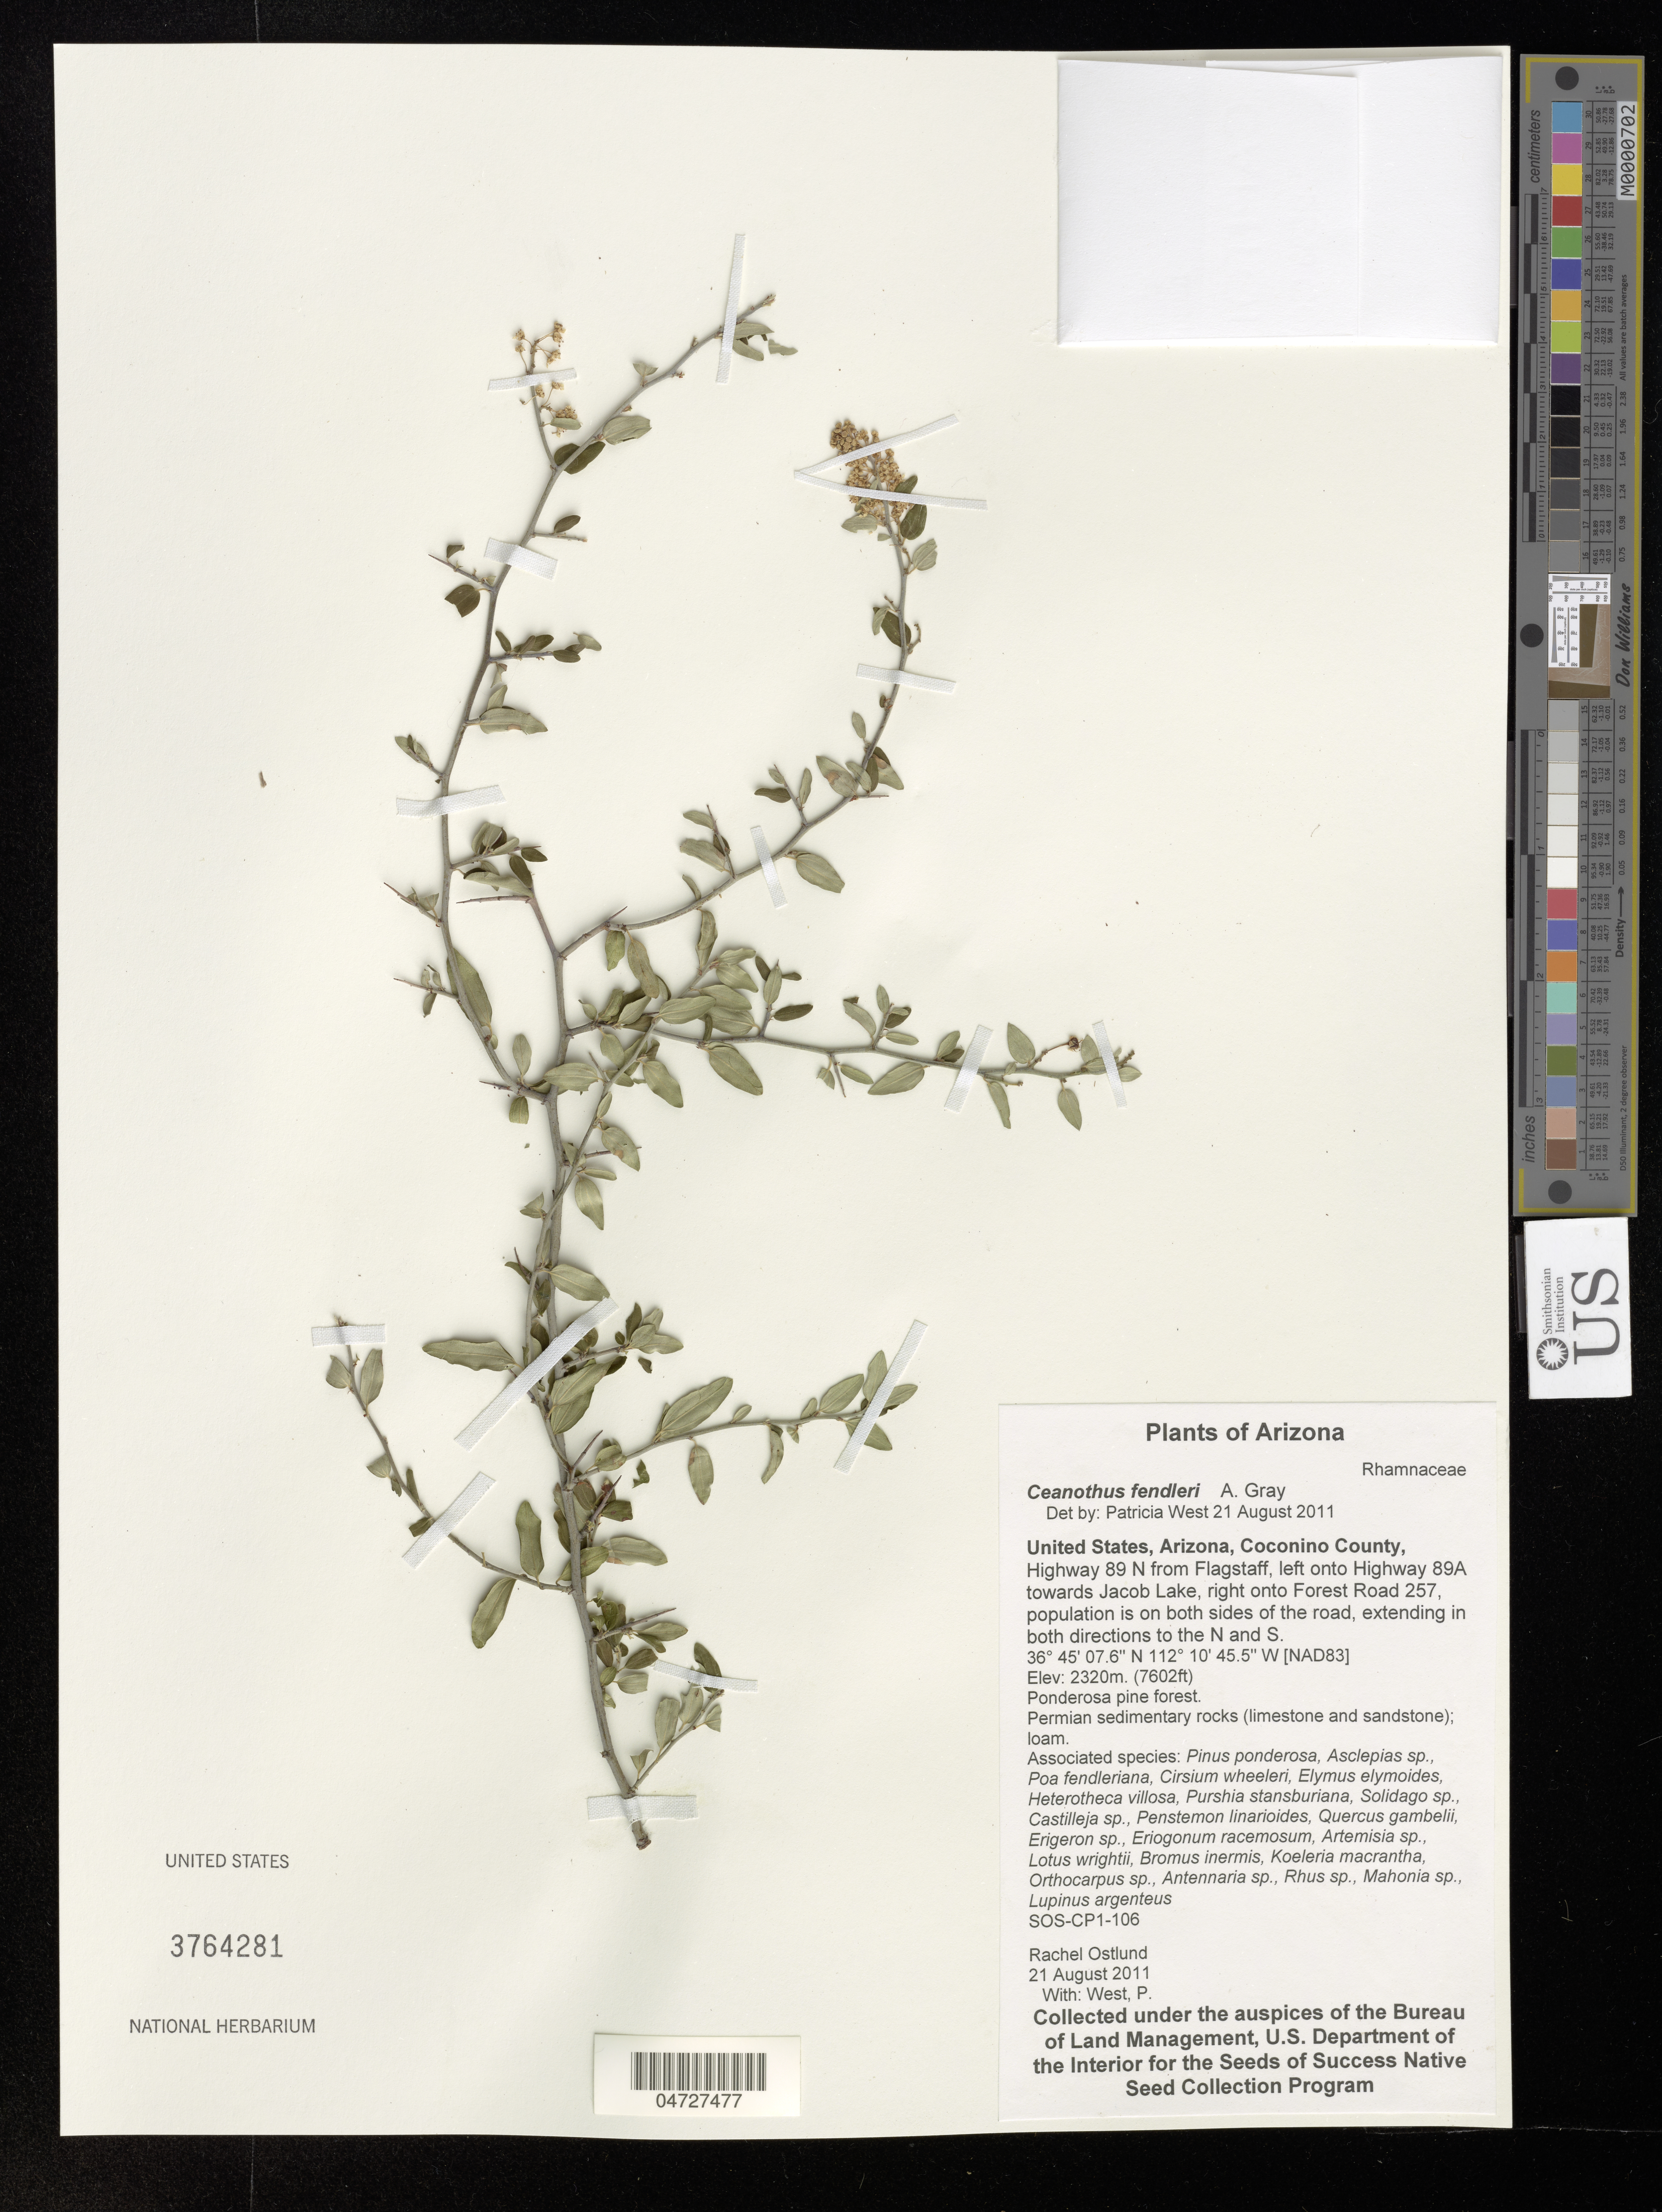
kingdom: Plantae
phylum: Tracheophyta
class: Magnoliopsida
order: Rosales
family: Rhamnaceae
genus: Ceanothus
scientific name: Ceanothus fendleri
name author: A. Gray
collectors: R. Ostlund & P. West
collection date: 2011-08-21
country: United States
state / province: Arizona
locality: Coconino County, Highway 89 N from Flagstaff, left onto Highway 89A towards Jacob Lake, right onto Forest Road 257, population is on both sides of the road, extending in both directions to the N and S.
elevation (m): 2320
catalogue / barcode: US 3764281